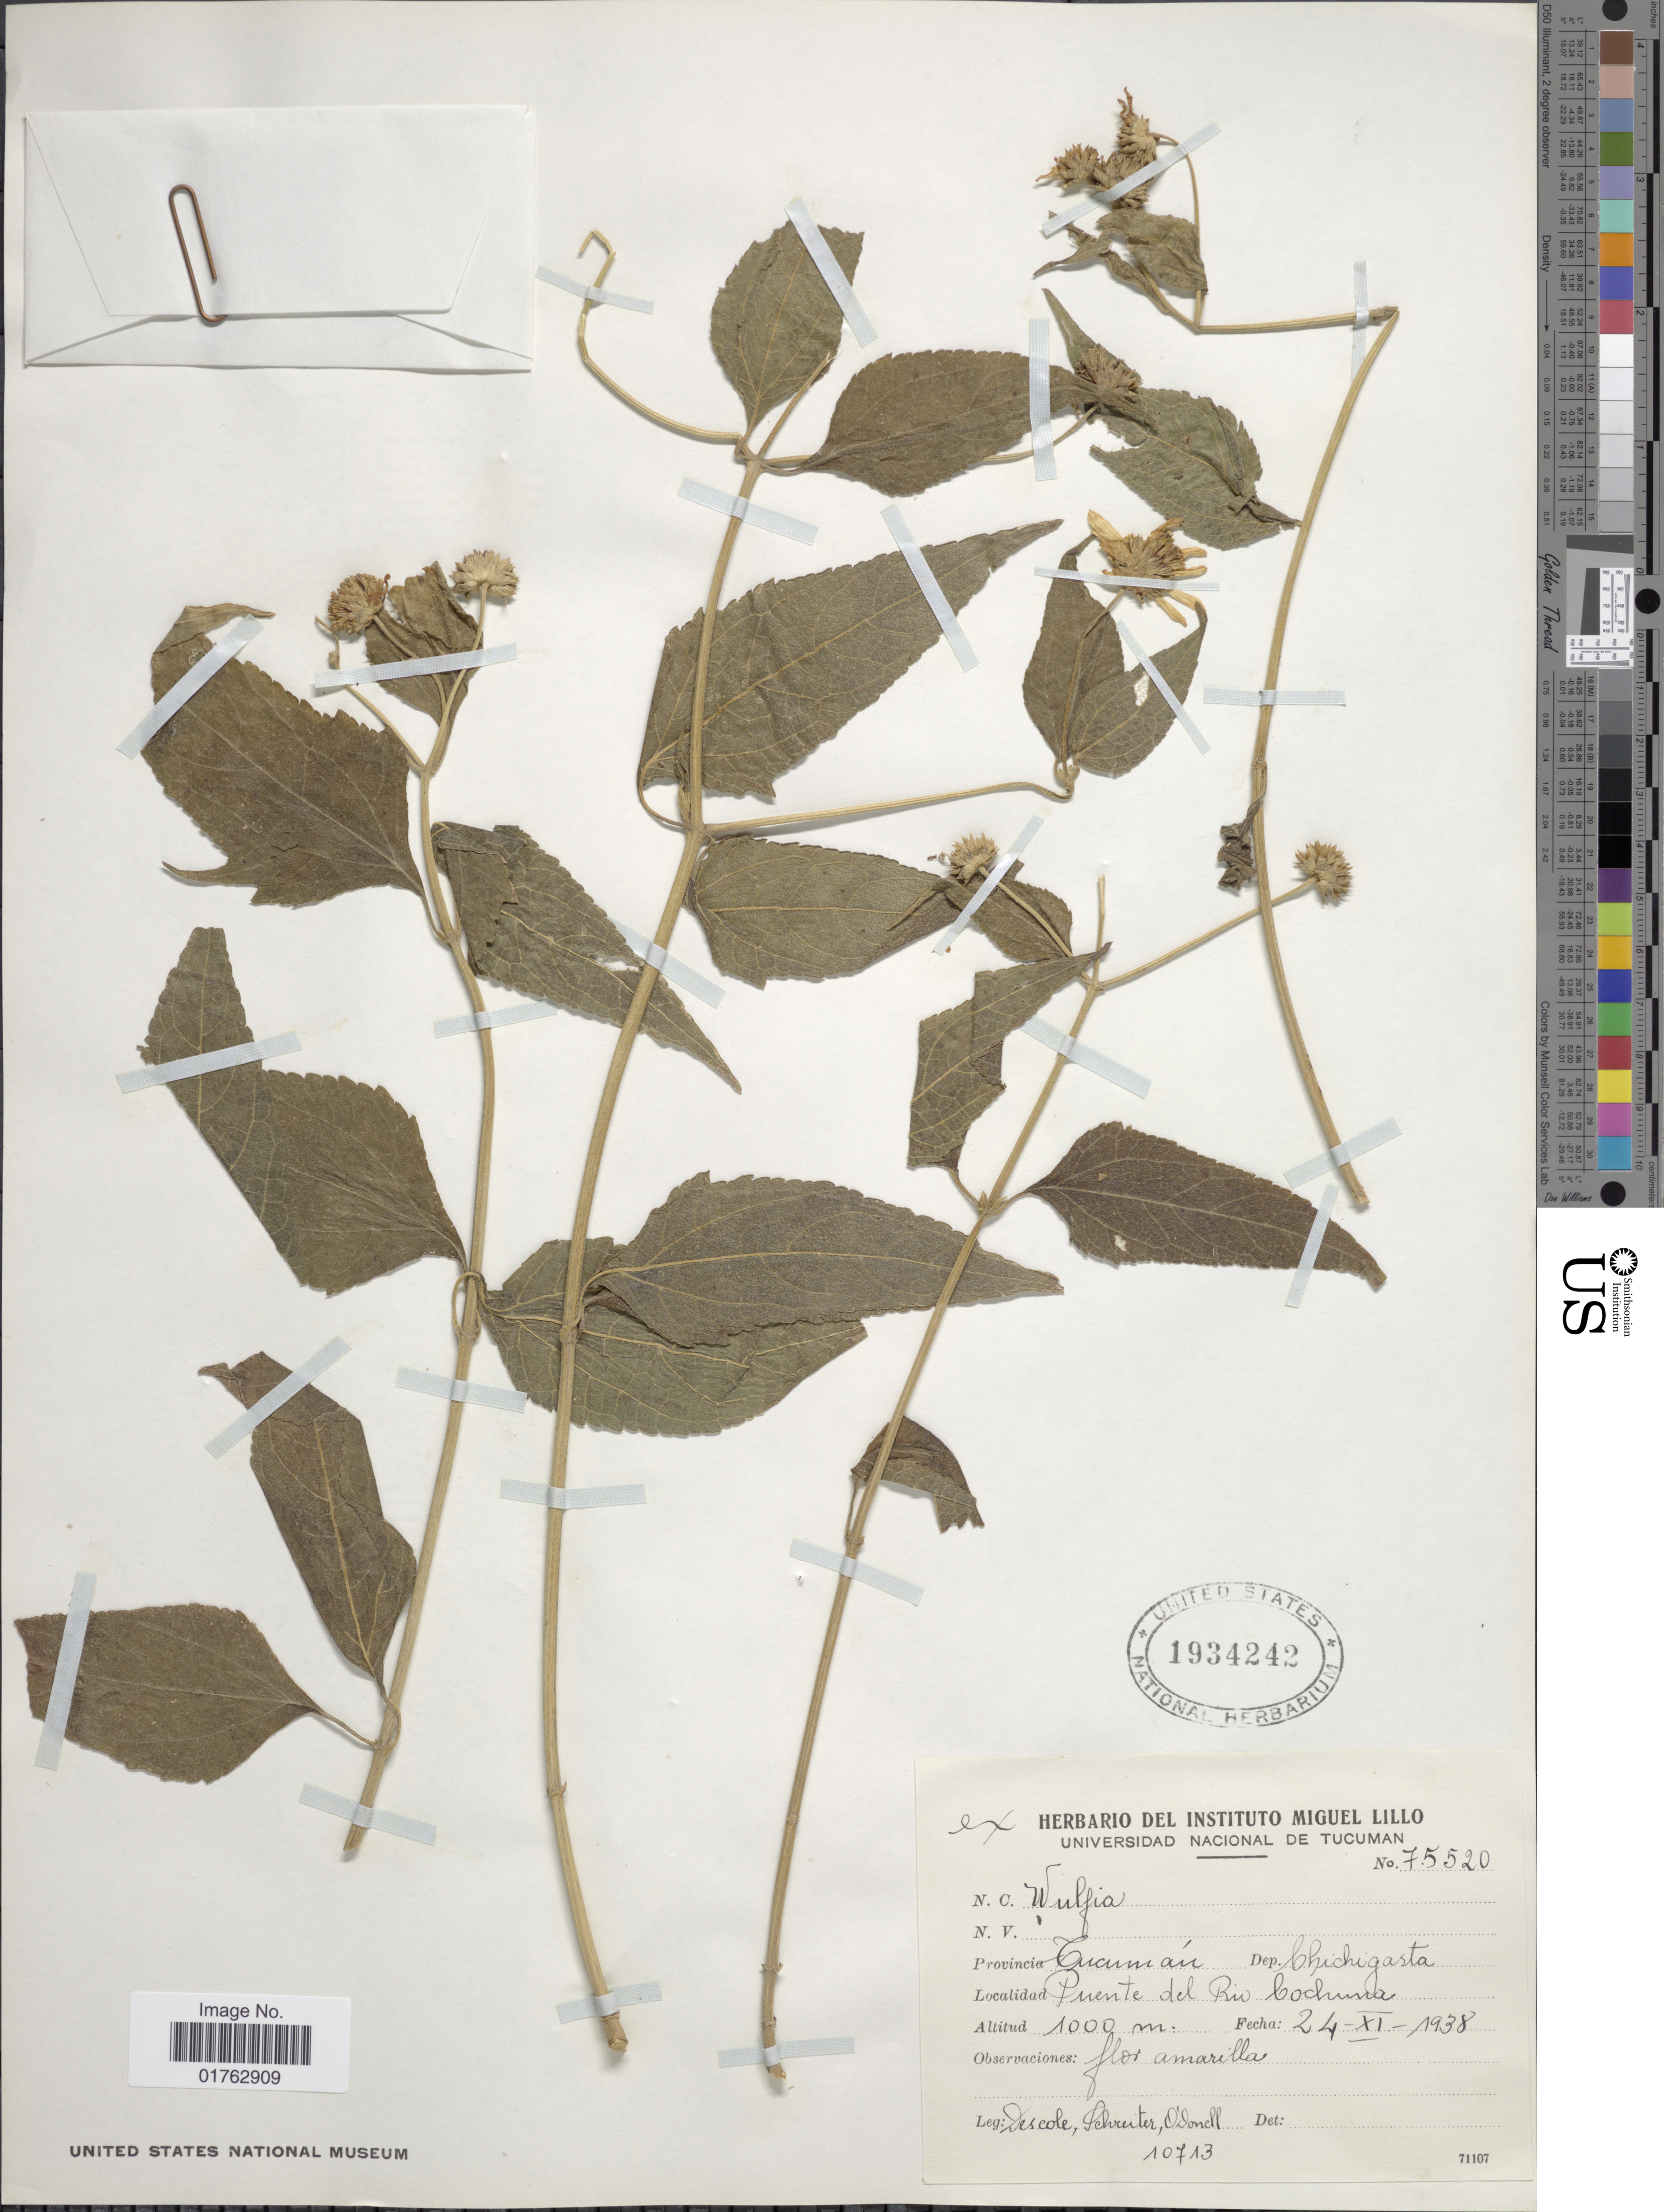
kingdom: Plantae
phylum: Tracheophyta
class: Magnoliopsida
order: Asterales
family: Asteraceae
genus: Wulffia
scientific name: Wulffia sp.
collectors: H. R. Descole, Schruter & -. O'Donnell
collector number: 10713*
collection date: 1938-11-24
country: Argentina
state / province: Tucuman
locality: Dept. Chichigasta, Puente del Rio Cochuna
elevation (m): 1000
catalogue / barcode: US 1934242